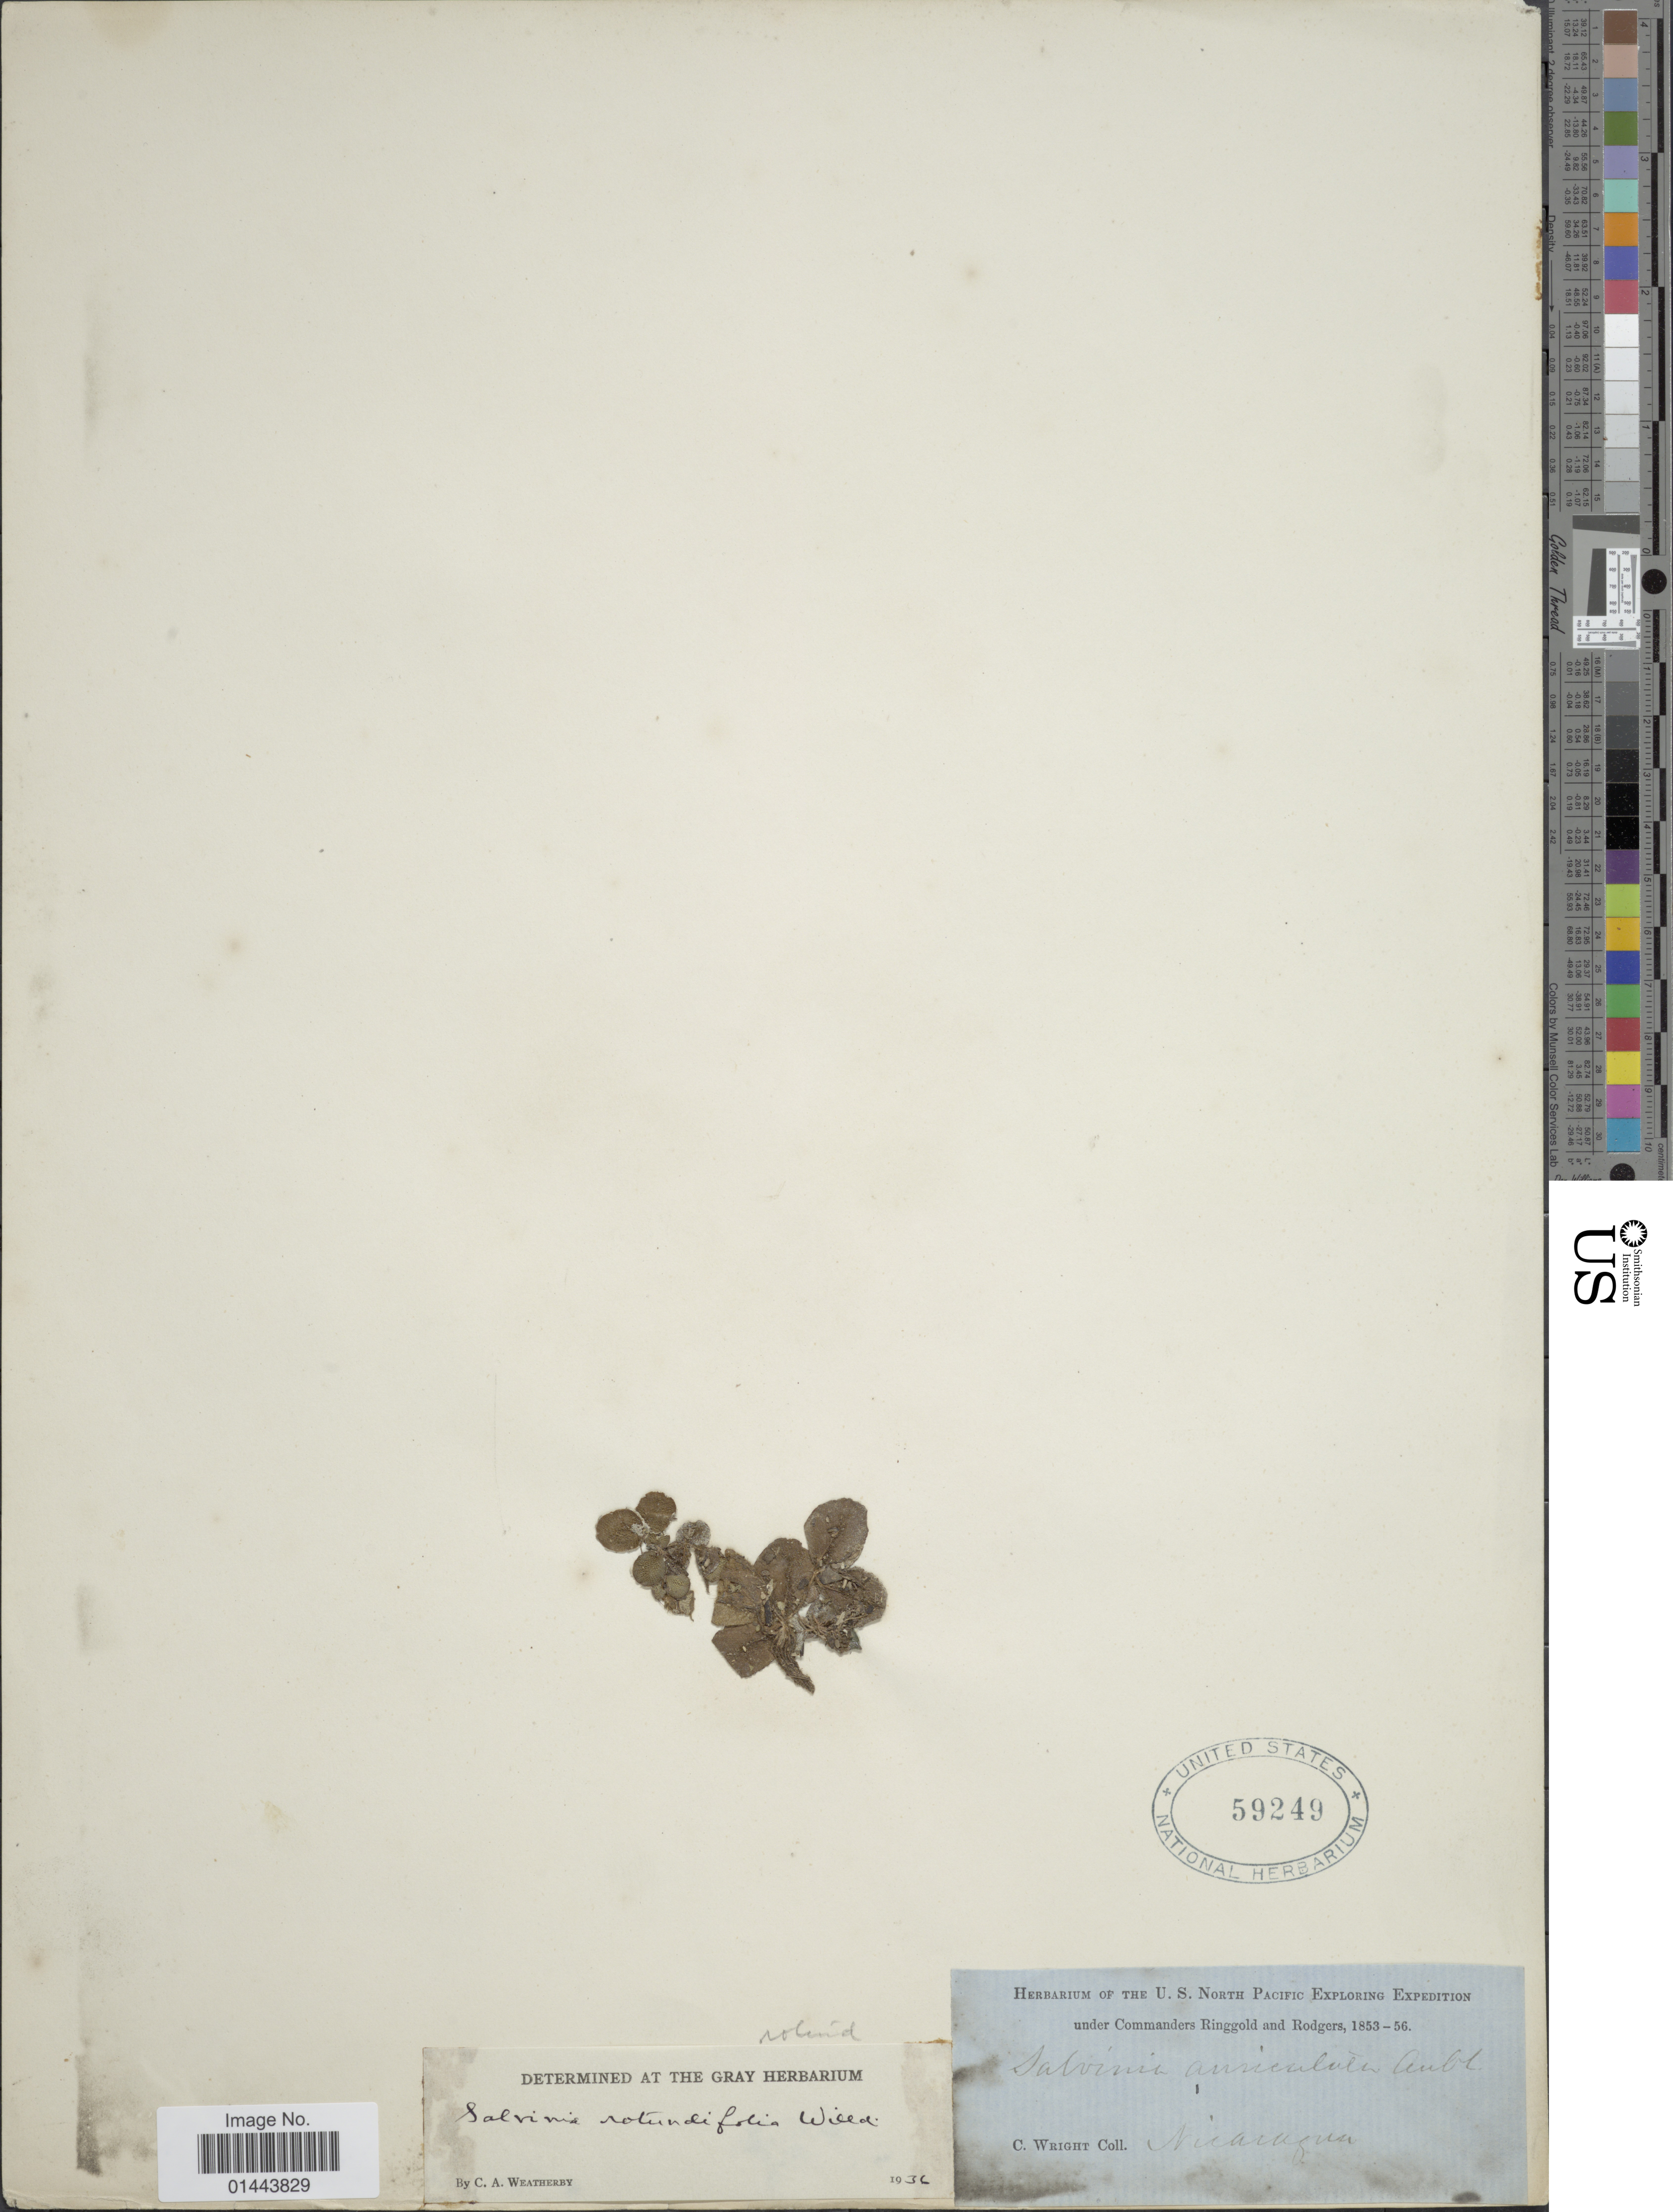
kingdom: Plantae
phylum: Tracheophyta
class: Polypodiopsida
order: Salviniales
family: Salviniaceae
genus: Salvinia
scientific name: Salvinia minima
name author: Baker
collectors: C. Wright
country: Nicaragua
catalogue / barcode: US 59249